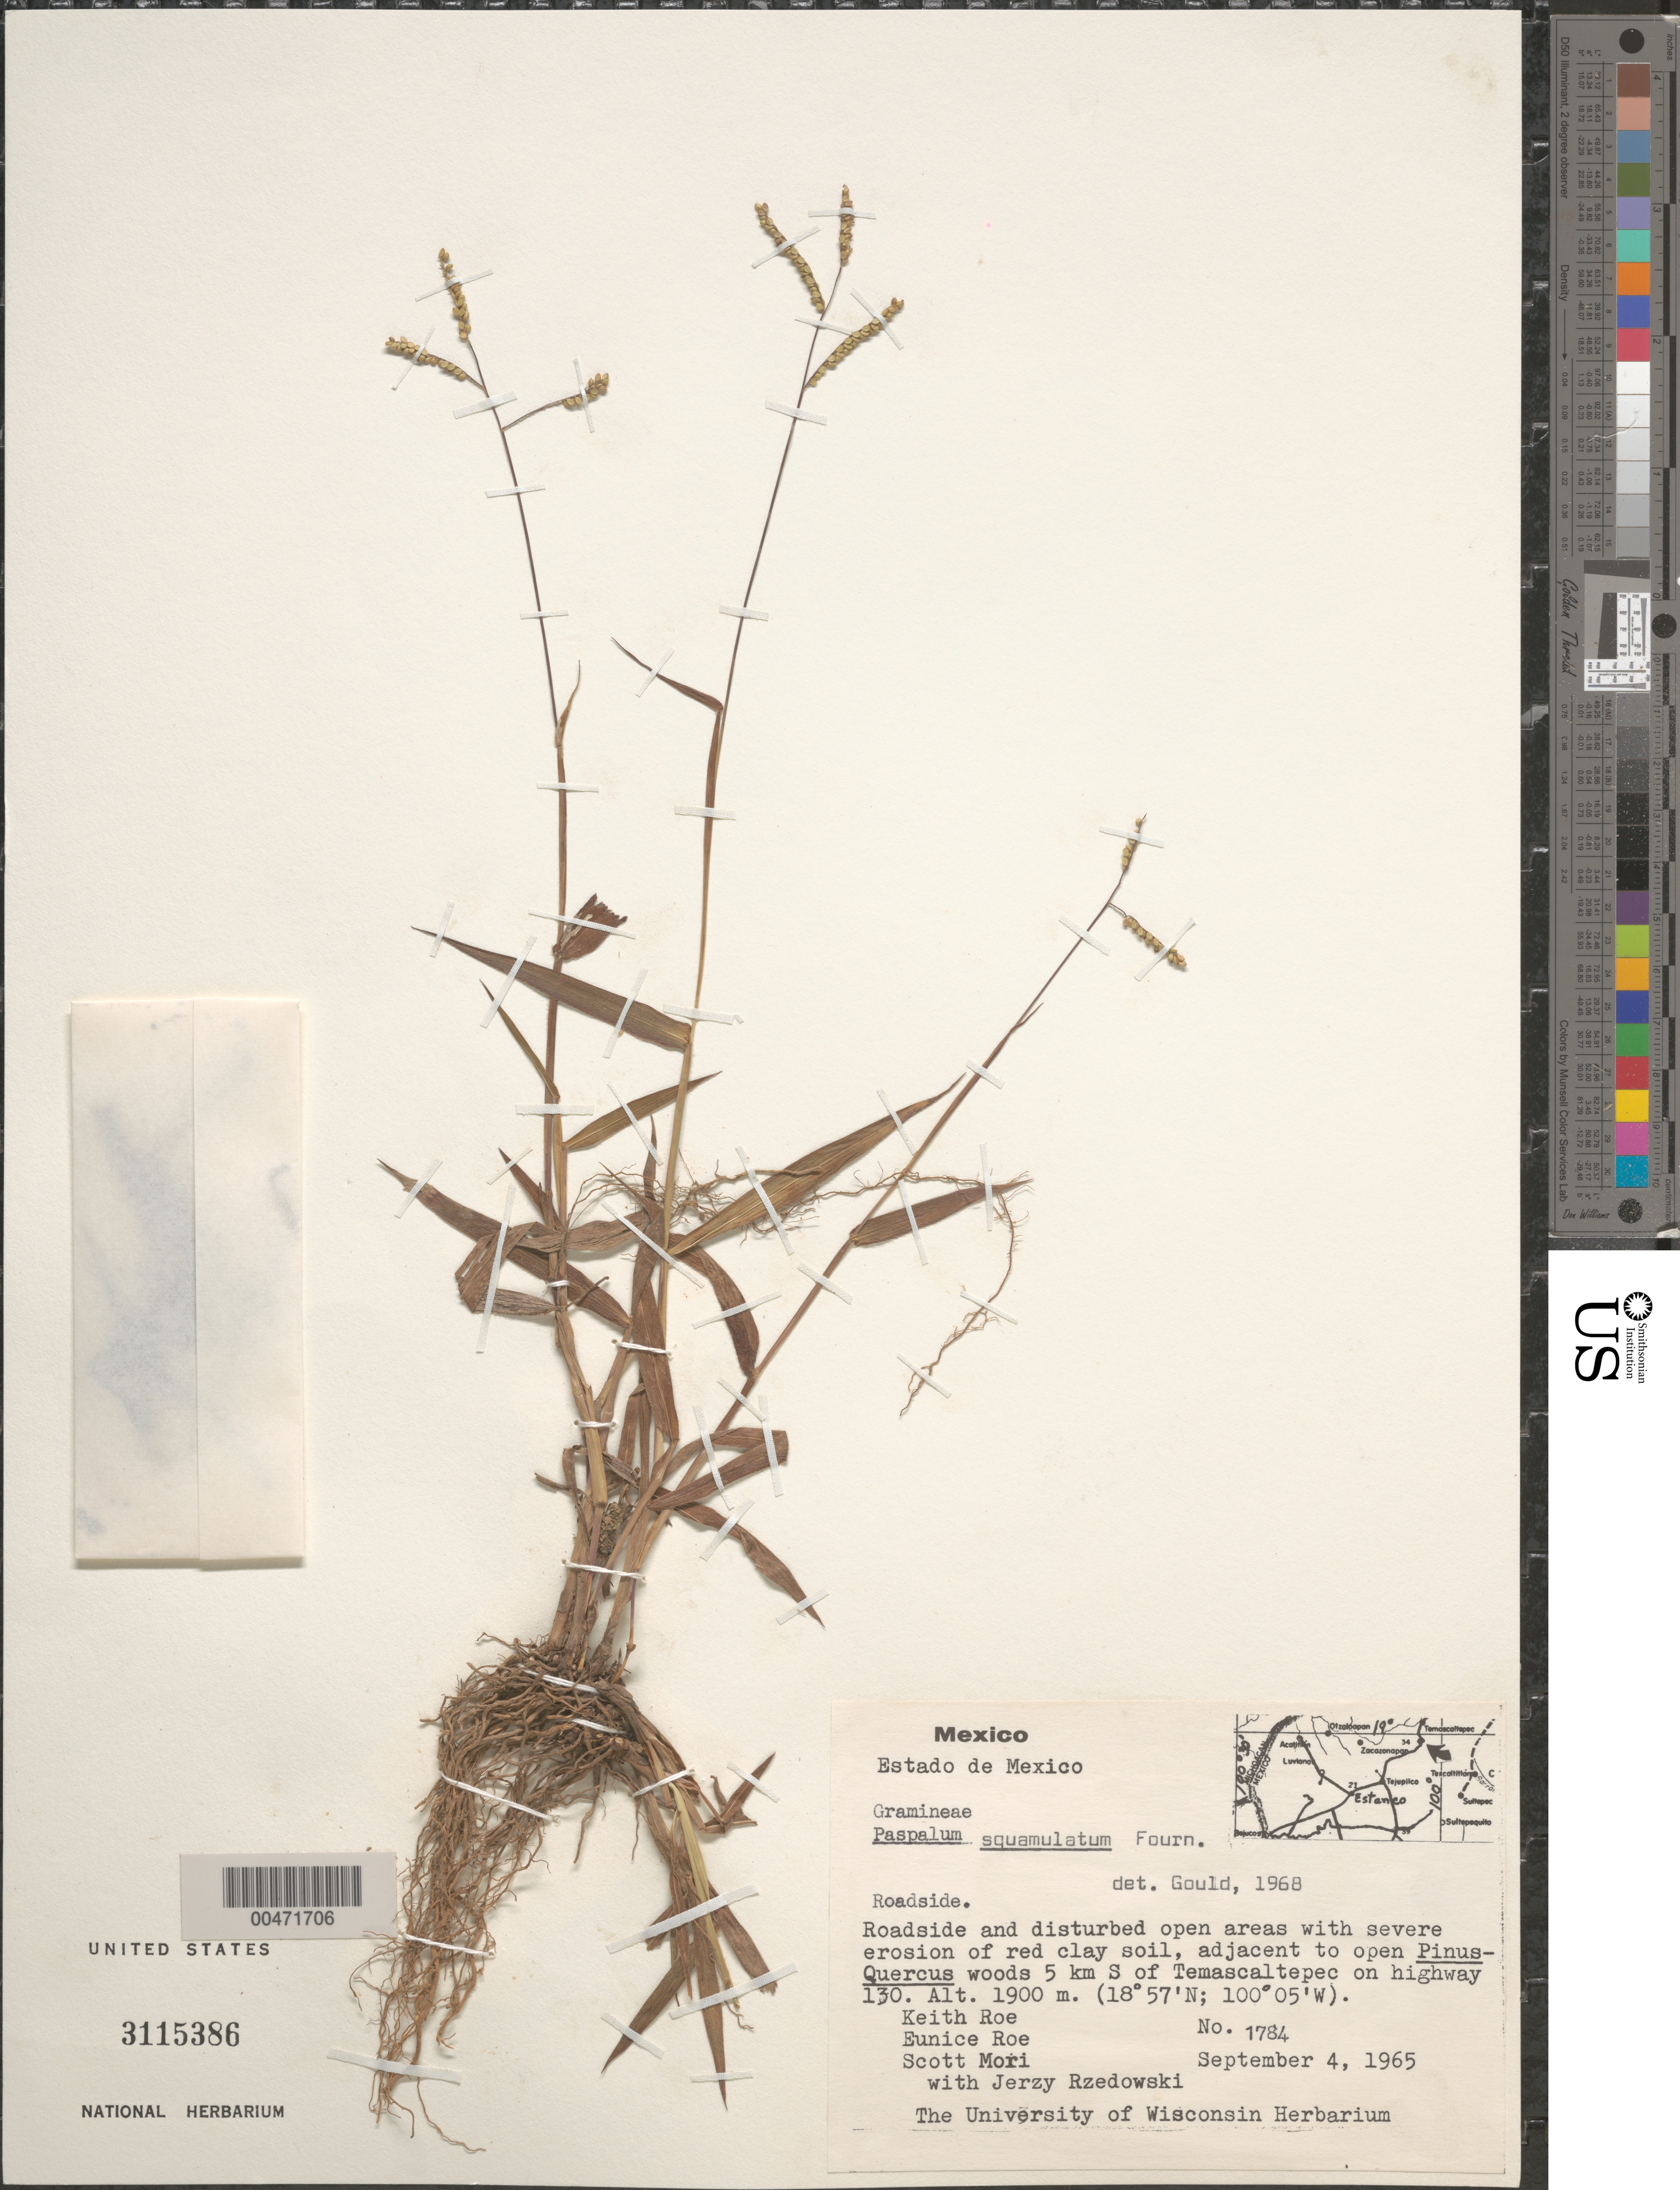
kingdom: Plantae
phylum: Tracheophyta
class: Liliopsida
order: Poales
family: Poaceae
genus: Paspalum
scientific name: Paspalum squamulatum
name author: E. Fourn.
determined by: Gould, F. W.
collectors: K. E. Roe, E. Roe, S. Mori & J. Rzedowski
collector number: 1784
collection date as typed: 4 Sep 1965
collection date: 1965-09-04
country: Mexico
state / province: México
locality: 5 km S of Temascaltepec on hwy 130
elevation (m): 1900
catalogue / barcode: US 3115386